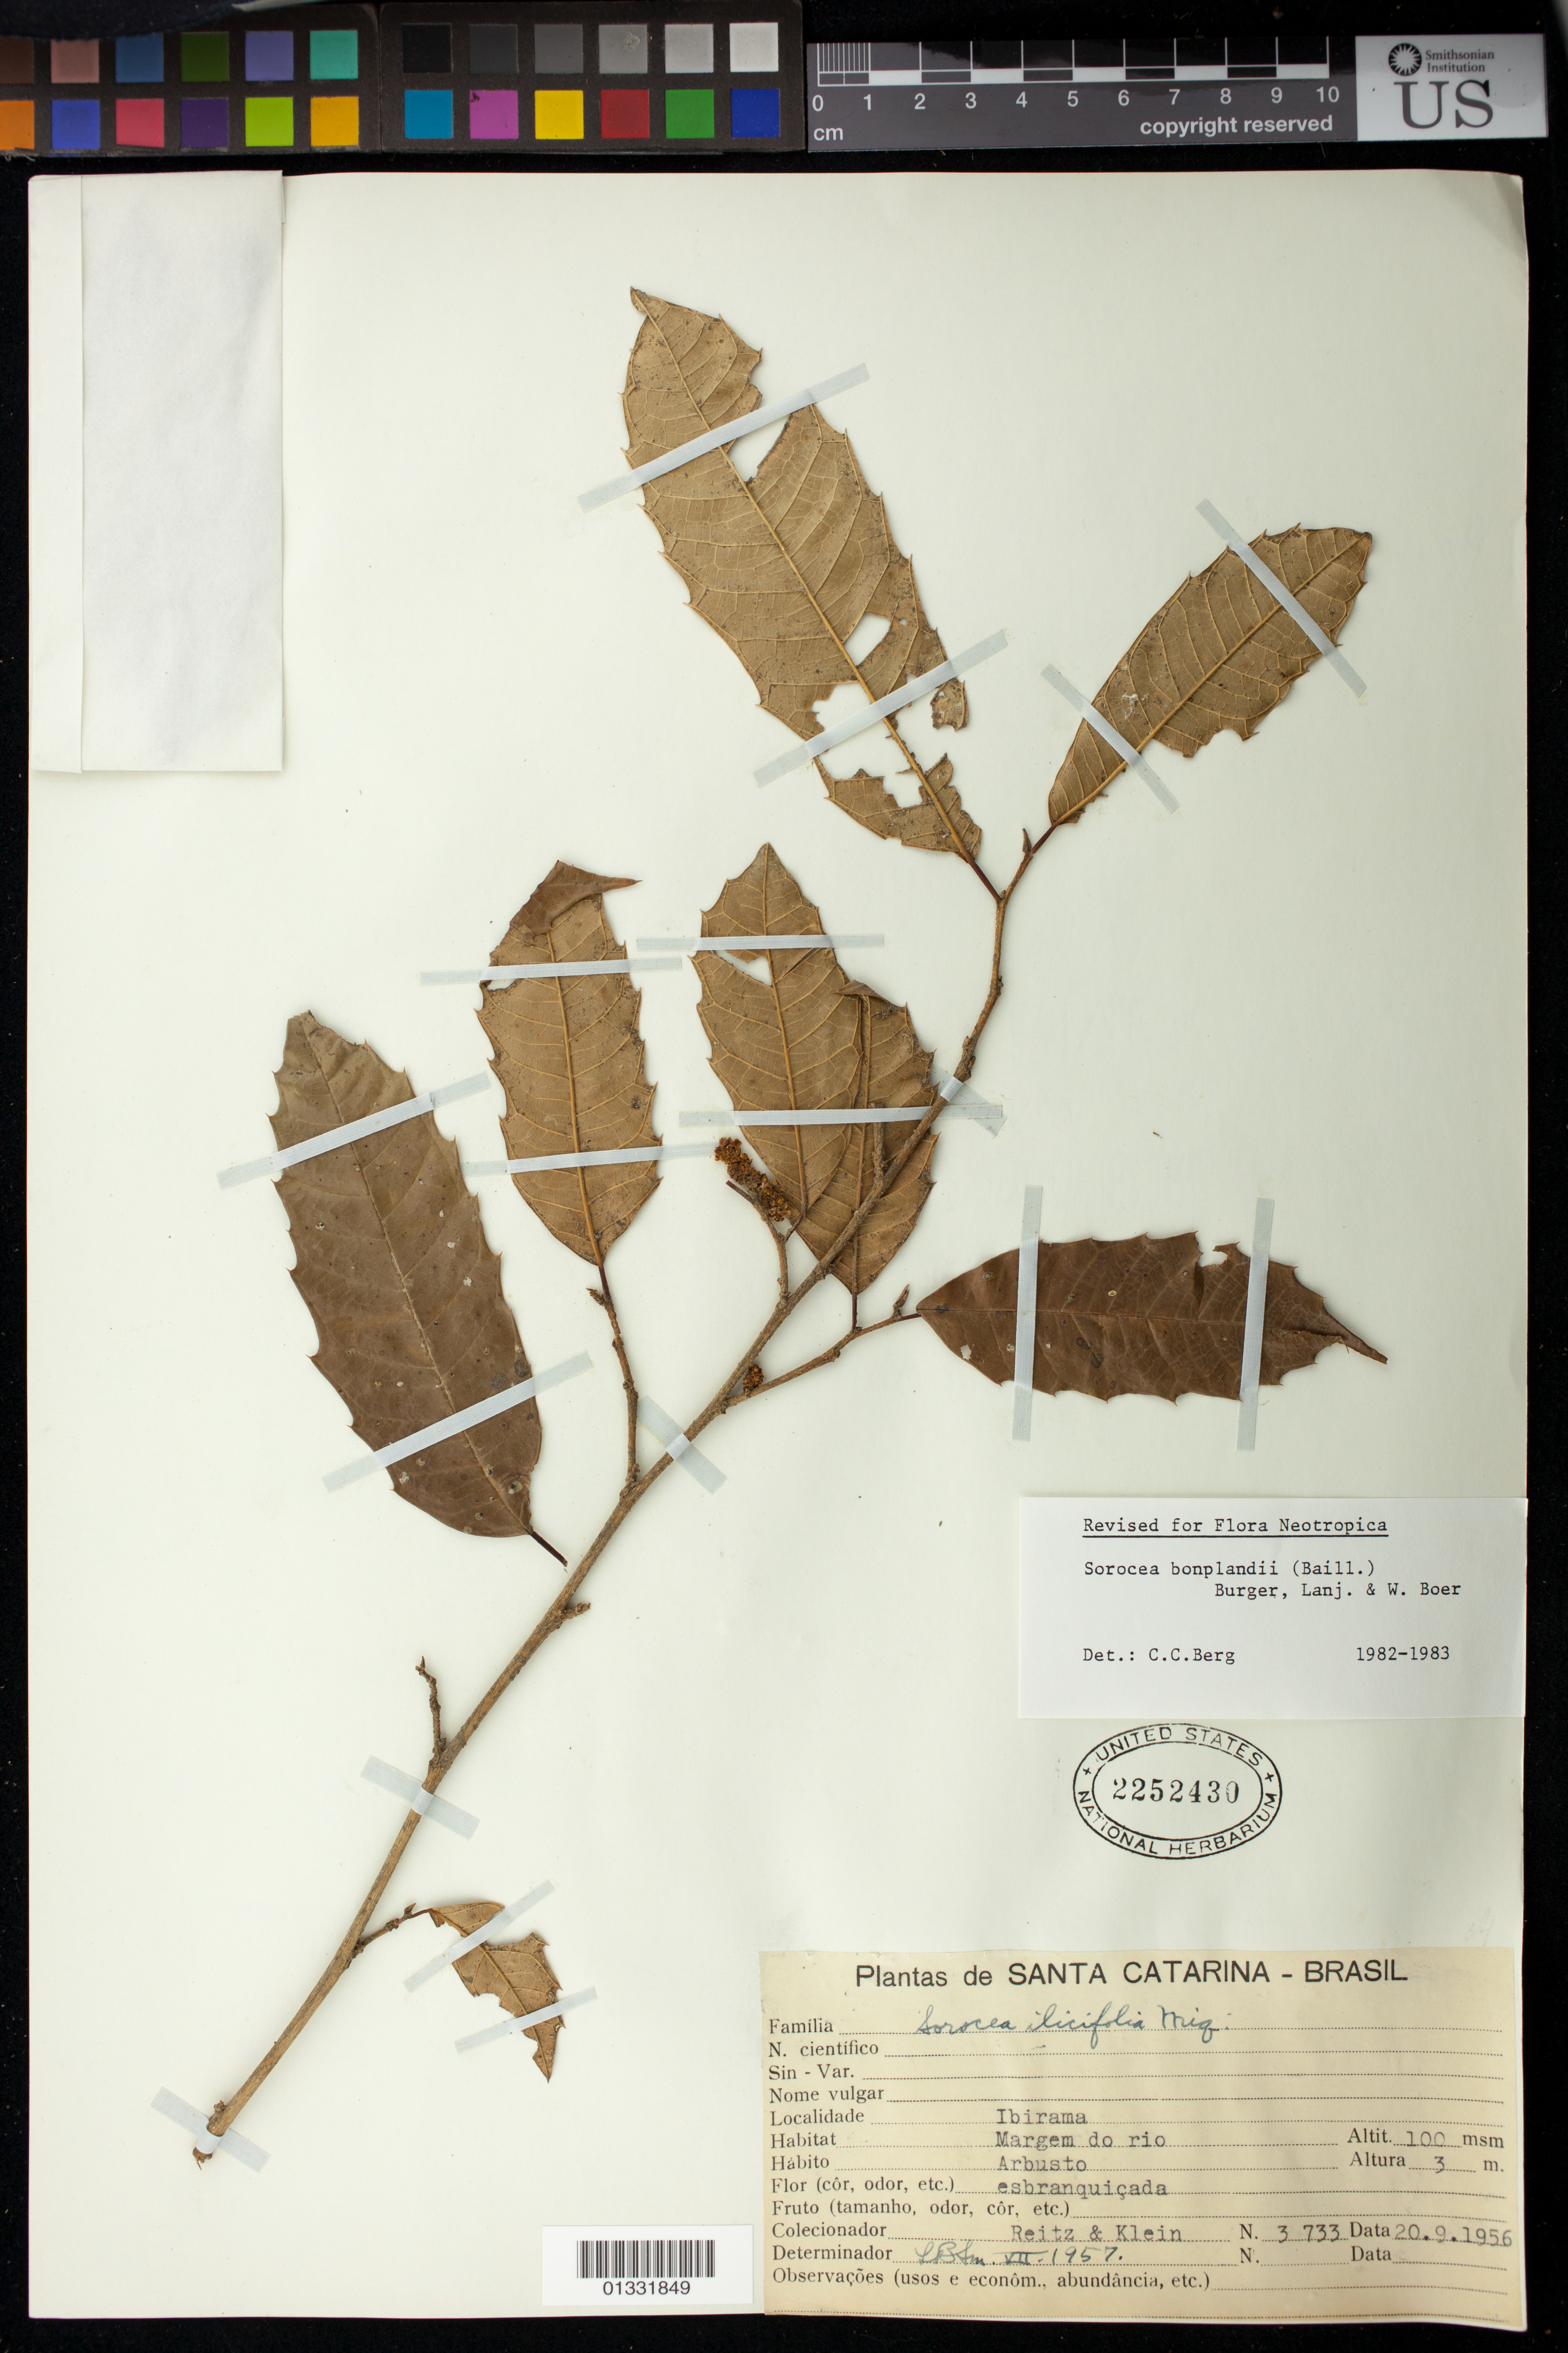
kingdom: Plantae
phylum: Tracheophyta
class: Magnoliopsida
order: Rosales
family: Moraceae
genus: Sorocea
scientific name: Sorocea bonplandii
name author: (Baill.) W.C. Burger et al.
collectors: R. Reitz & R. M. Klein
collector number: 3733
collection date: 1956-09-20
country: Brazil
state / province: Santa Catarina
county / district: Ibirama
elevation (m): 100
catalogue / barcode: US 2252430